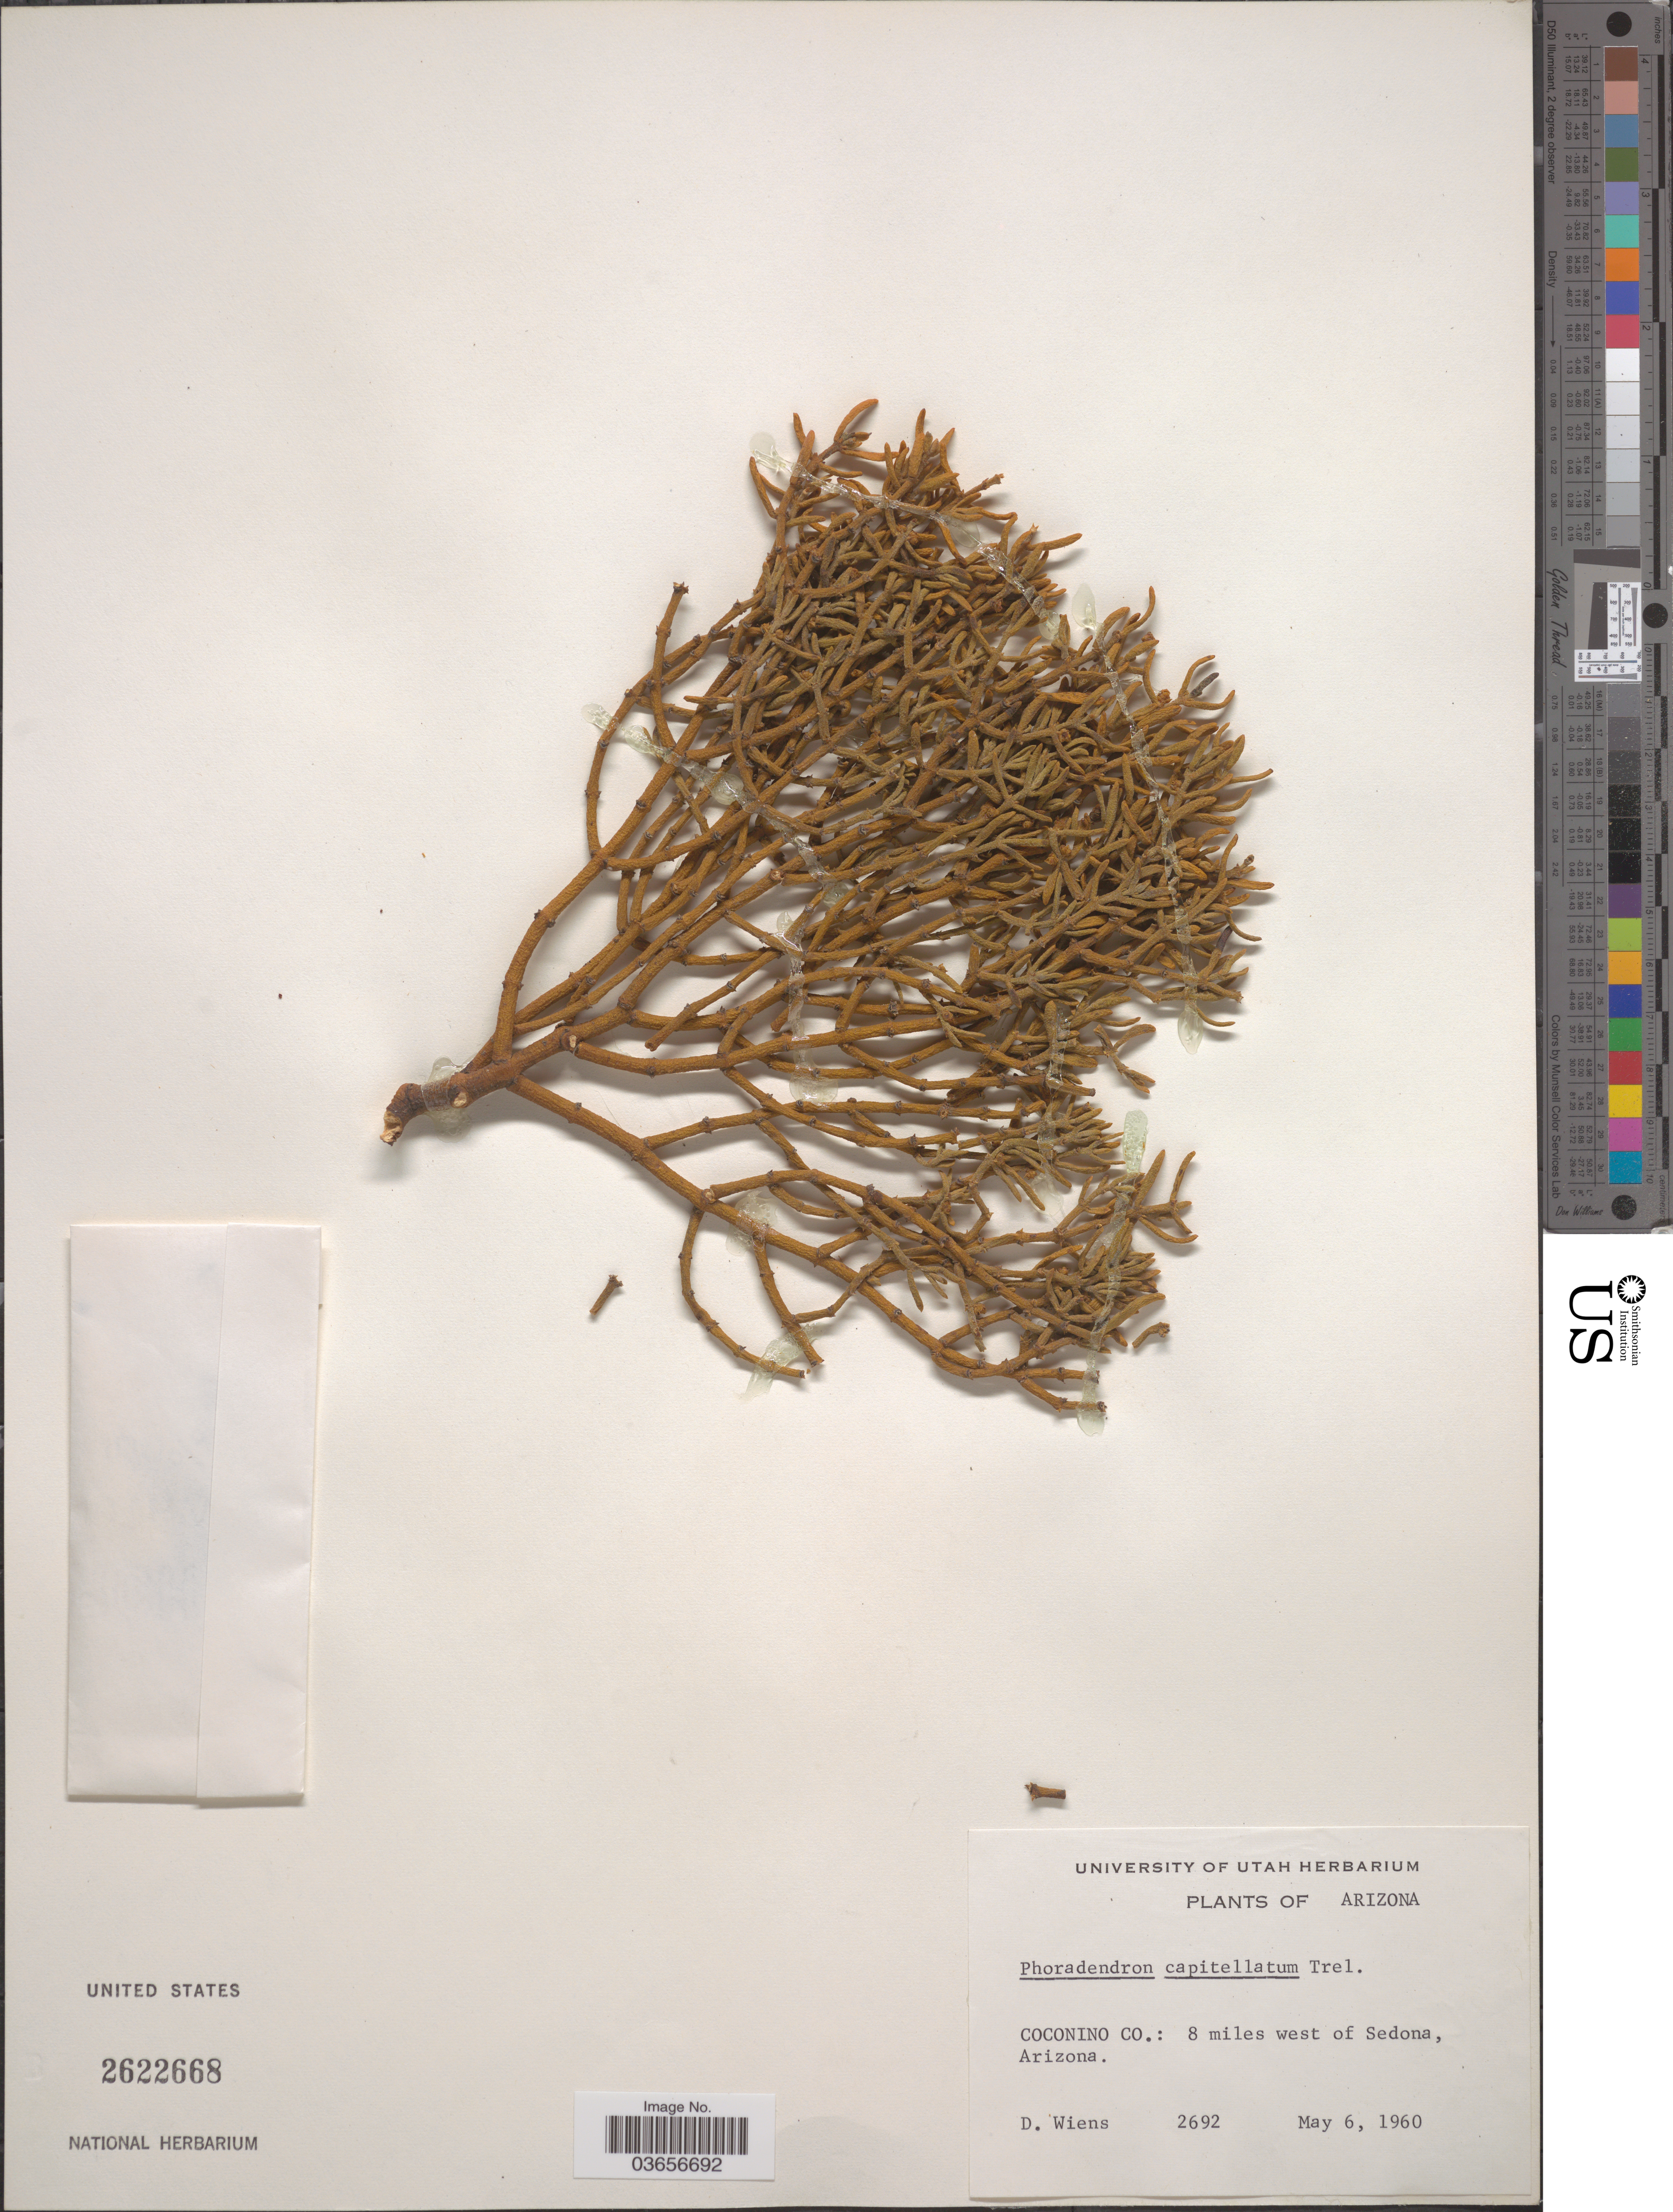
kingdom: Plantae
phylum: Tracheophyta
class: Magnoliopsida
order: Santalales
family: Viscaceae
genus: Phoradendron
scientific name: Phoradendron bolleanum var. capitellanum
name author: (Torr. ex Trel.) Kearney & Peebles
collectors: D. Wiens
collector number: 2692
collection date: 1960-05-06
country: United States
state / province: Arizona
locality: Coconino Co.: 8 miles west of Sedona.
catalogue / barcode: US 2622668